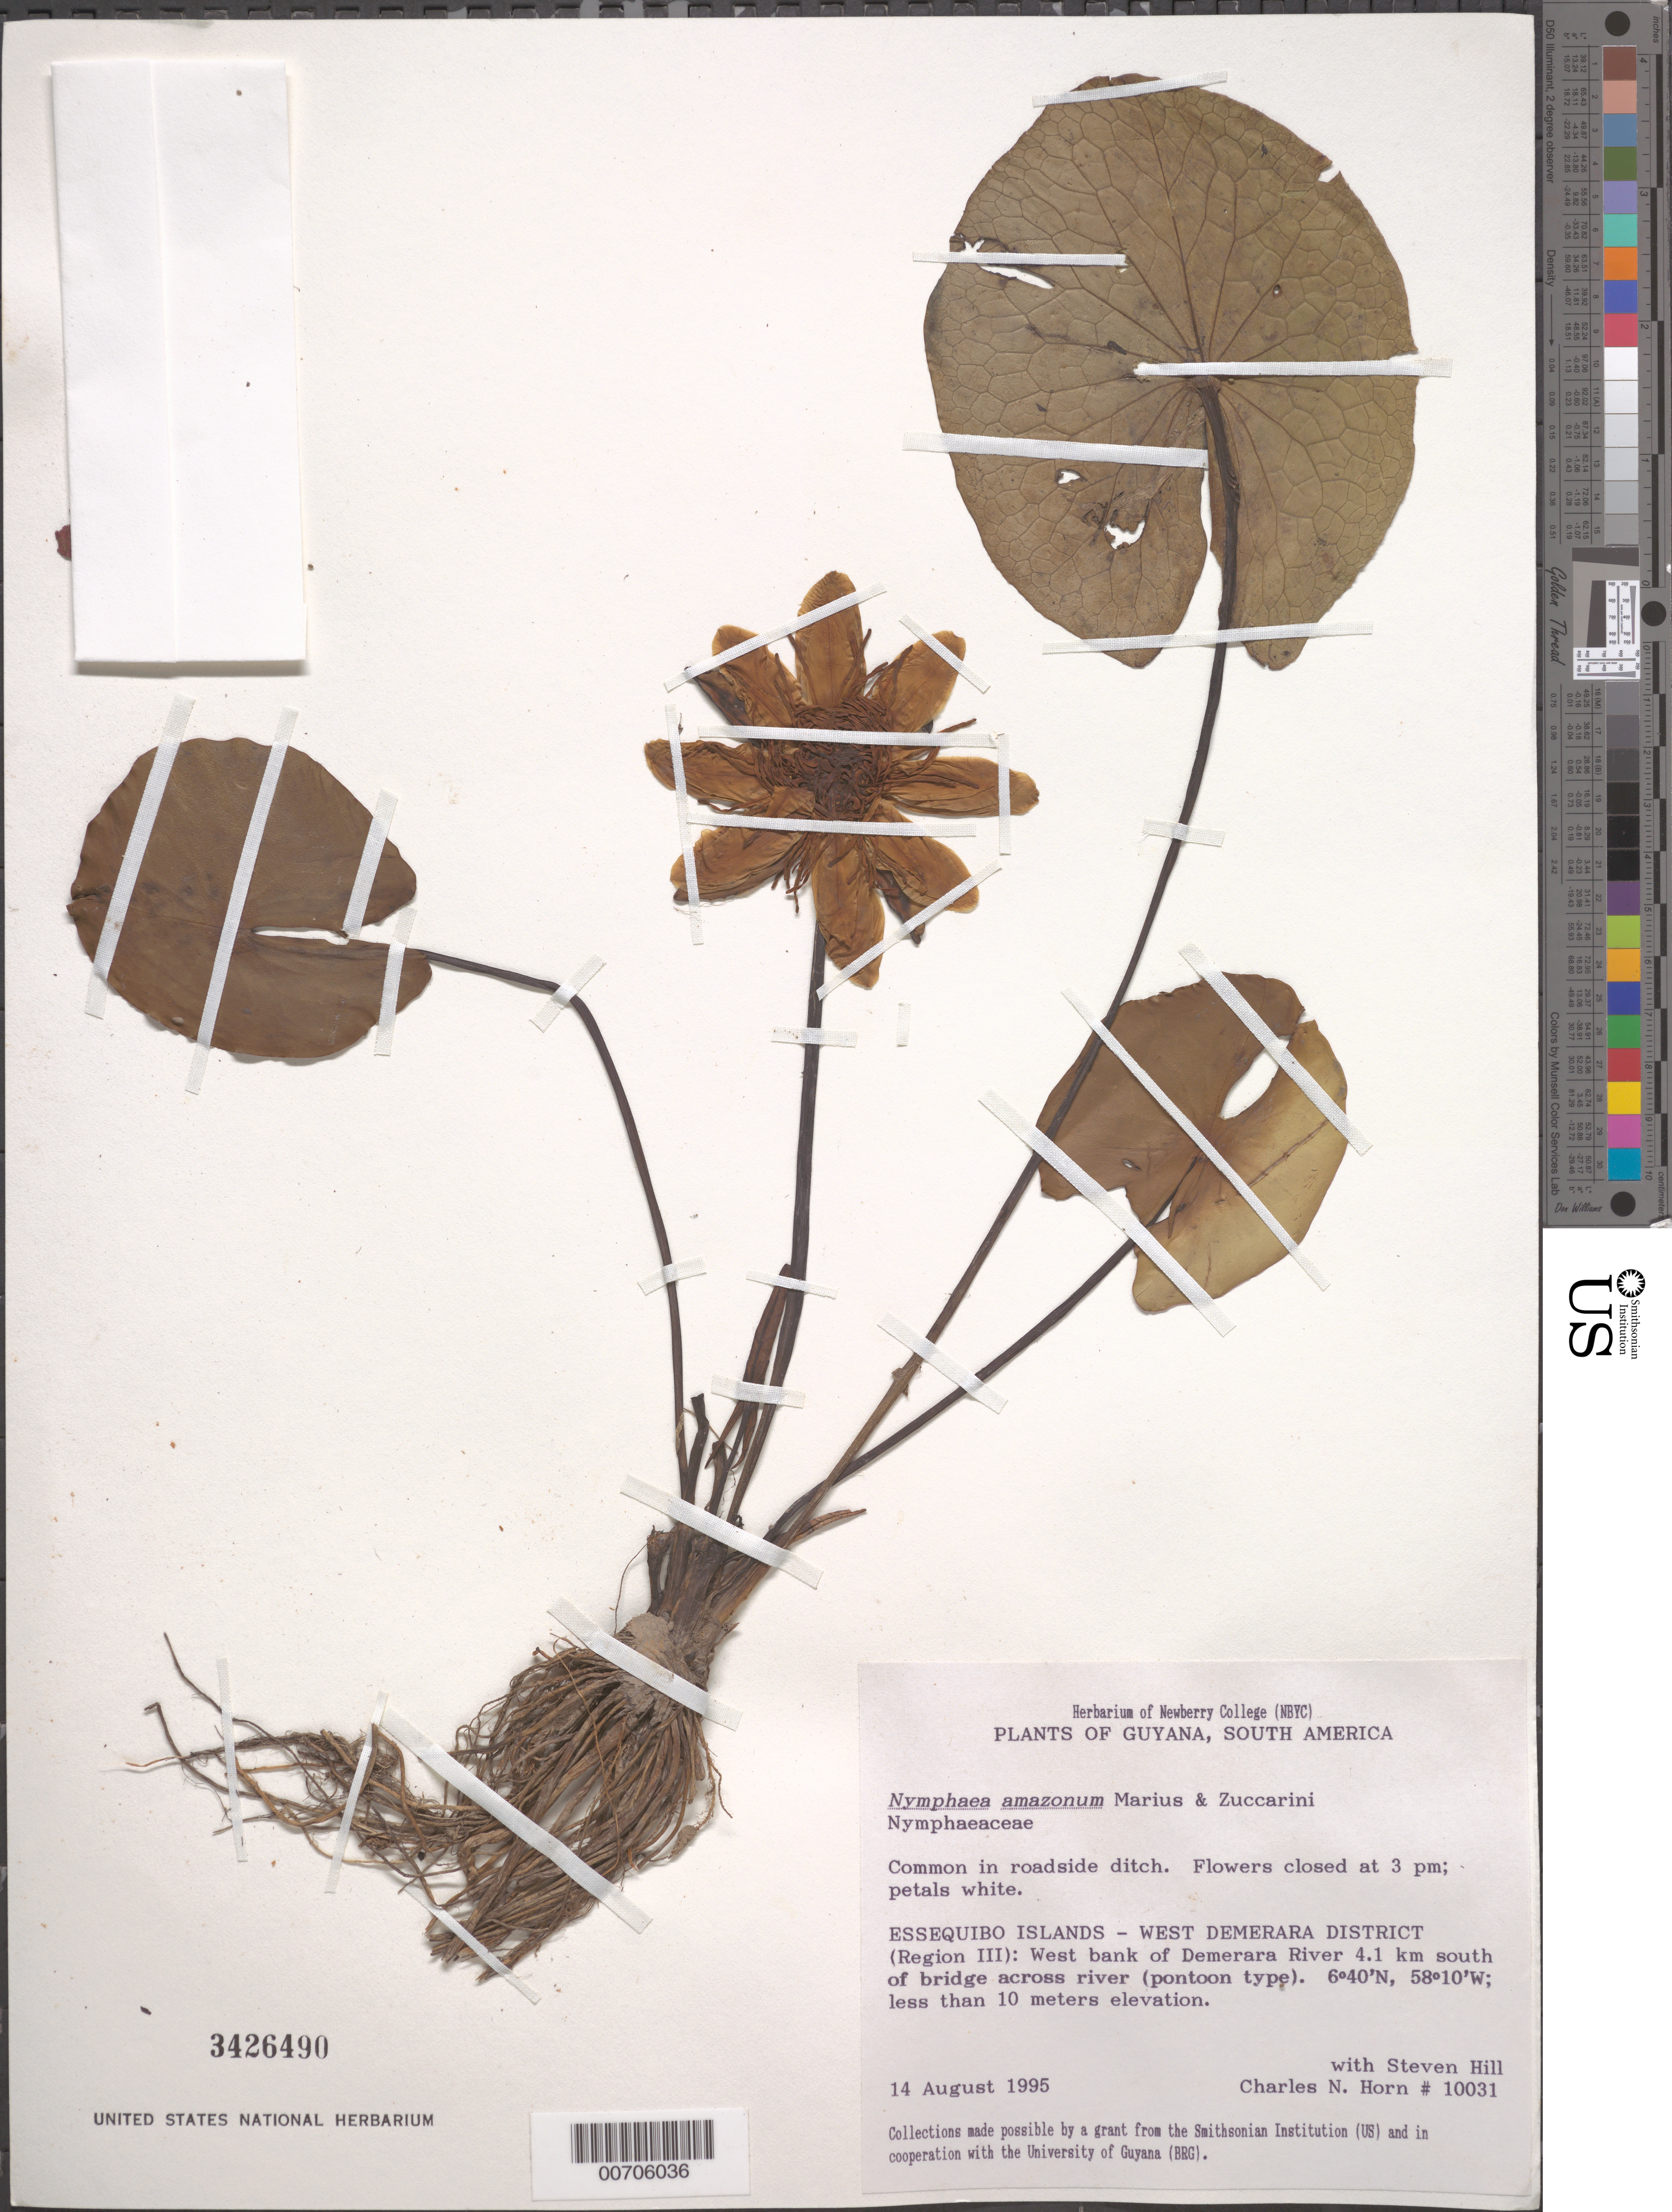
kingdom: Plantae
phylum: Tracheophyta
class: Magnoliopsida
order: Nymphaeales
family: Nymphaeaceae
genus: Nymphaea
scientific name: Nymphaea amazonum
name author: Mart. & Zucc.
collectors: C. N. Horn & S. Hill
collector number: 10031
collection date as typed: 14-Aug-95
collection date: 1995-08-14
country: Guyana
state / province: Essequibo Isl-W. Demerara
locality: Demerara R., 4.1 km S of bridge across river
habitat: Roadside ditch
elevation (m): -2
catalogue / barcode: US 3426490